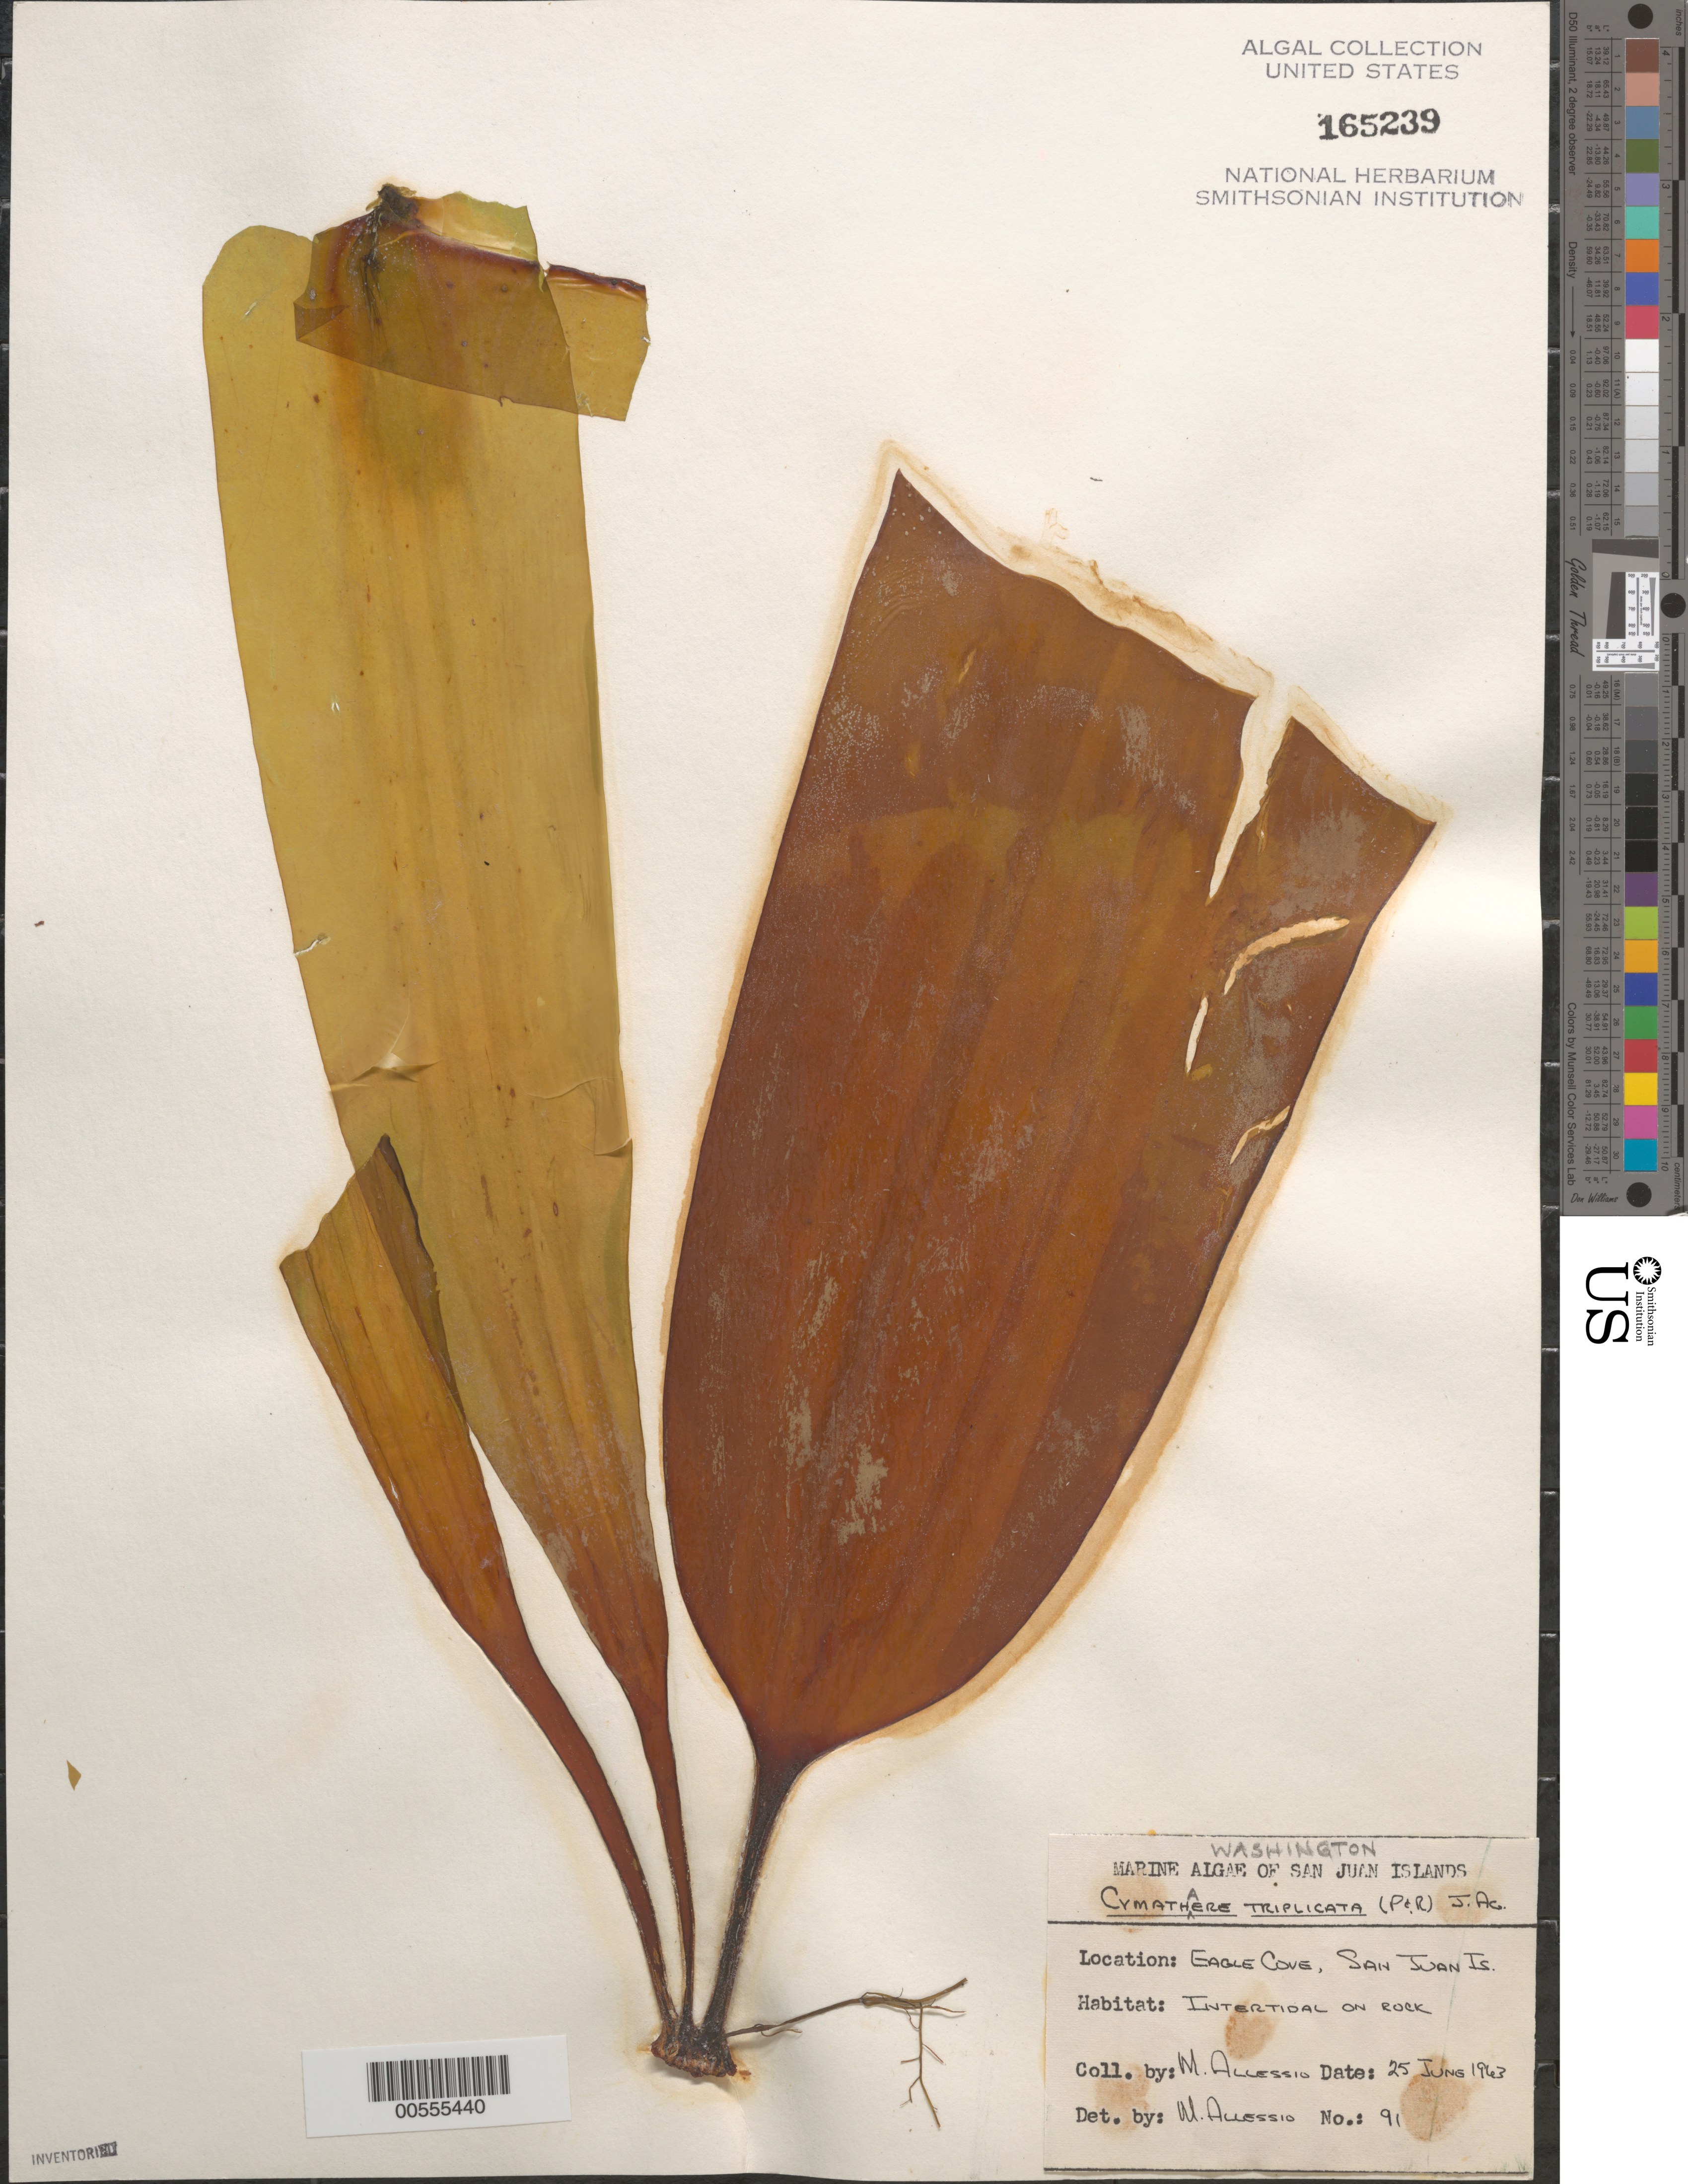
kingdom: Chromista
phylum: Ochrophyta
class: Phaeophyceae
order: Laminariales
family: Laminariaceae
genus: Cymathaere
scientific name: Cymathaere triplicata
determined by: Allessio, M.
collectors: M. Allessio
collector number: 91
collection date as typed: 25 Jun 1963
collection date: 1963-06-25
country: United States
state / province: Washington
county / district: San Juan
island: San Juan Island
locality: Eagle Cove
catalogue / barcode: US 165239